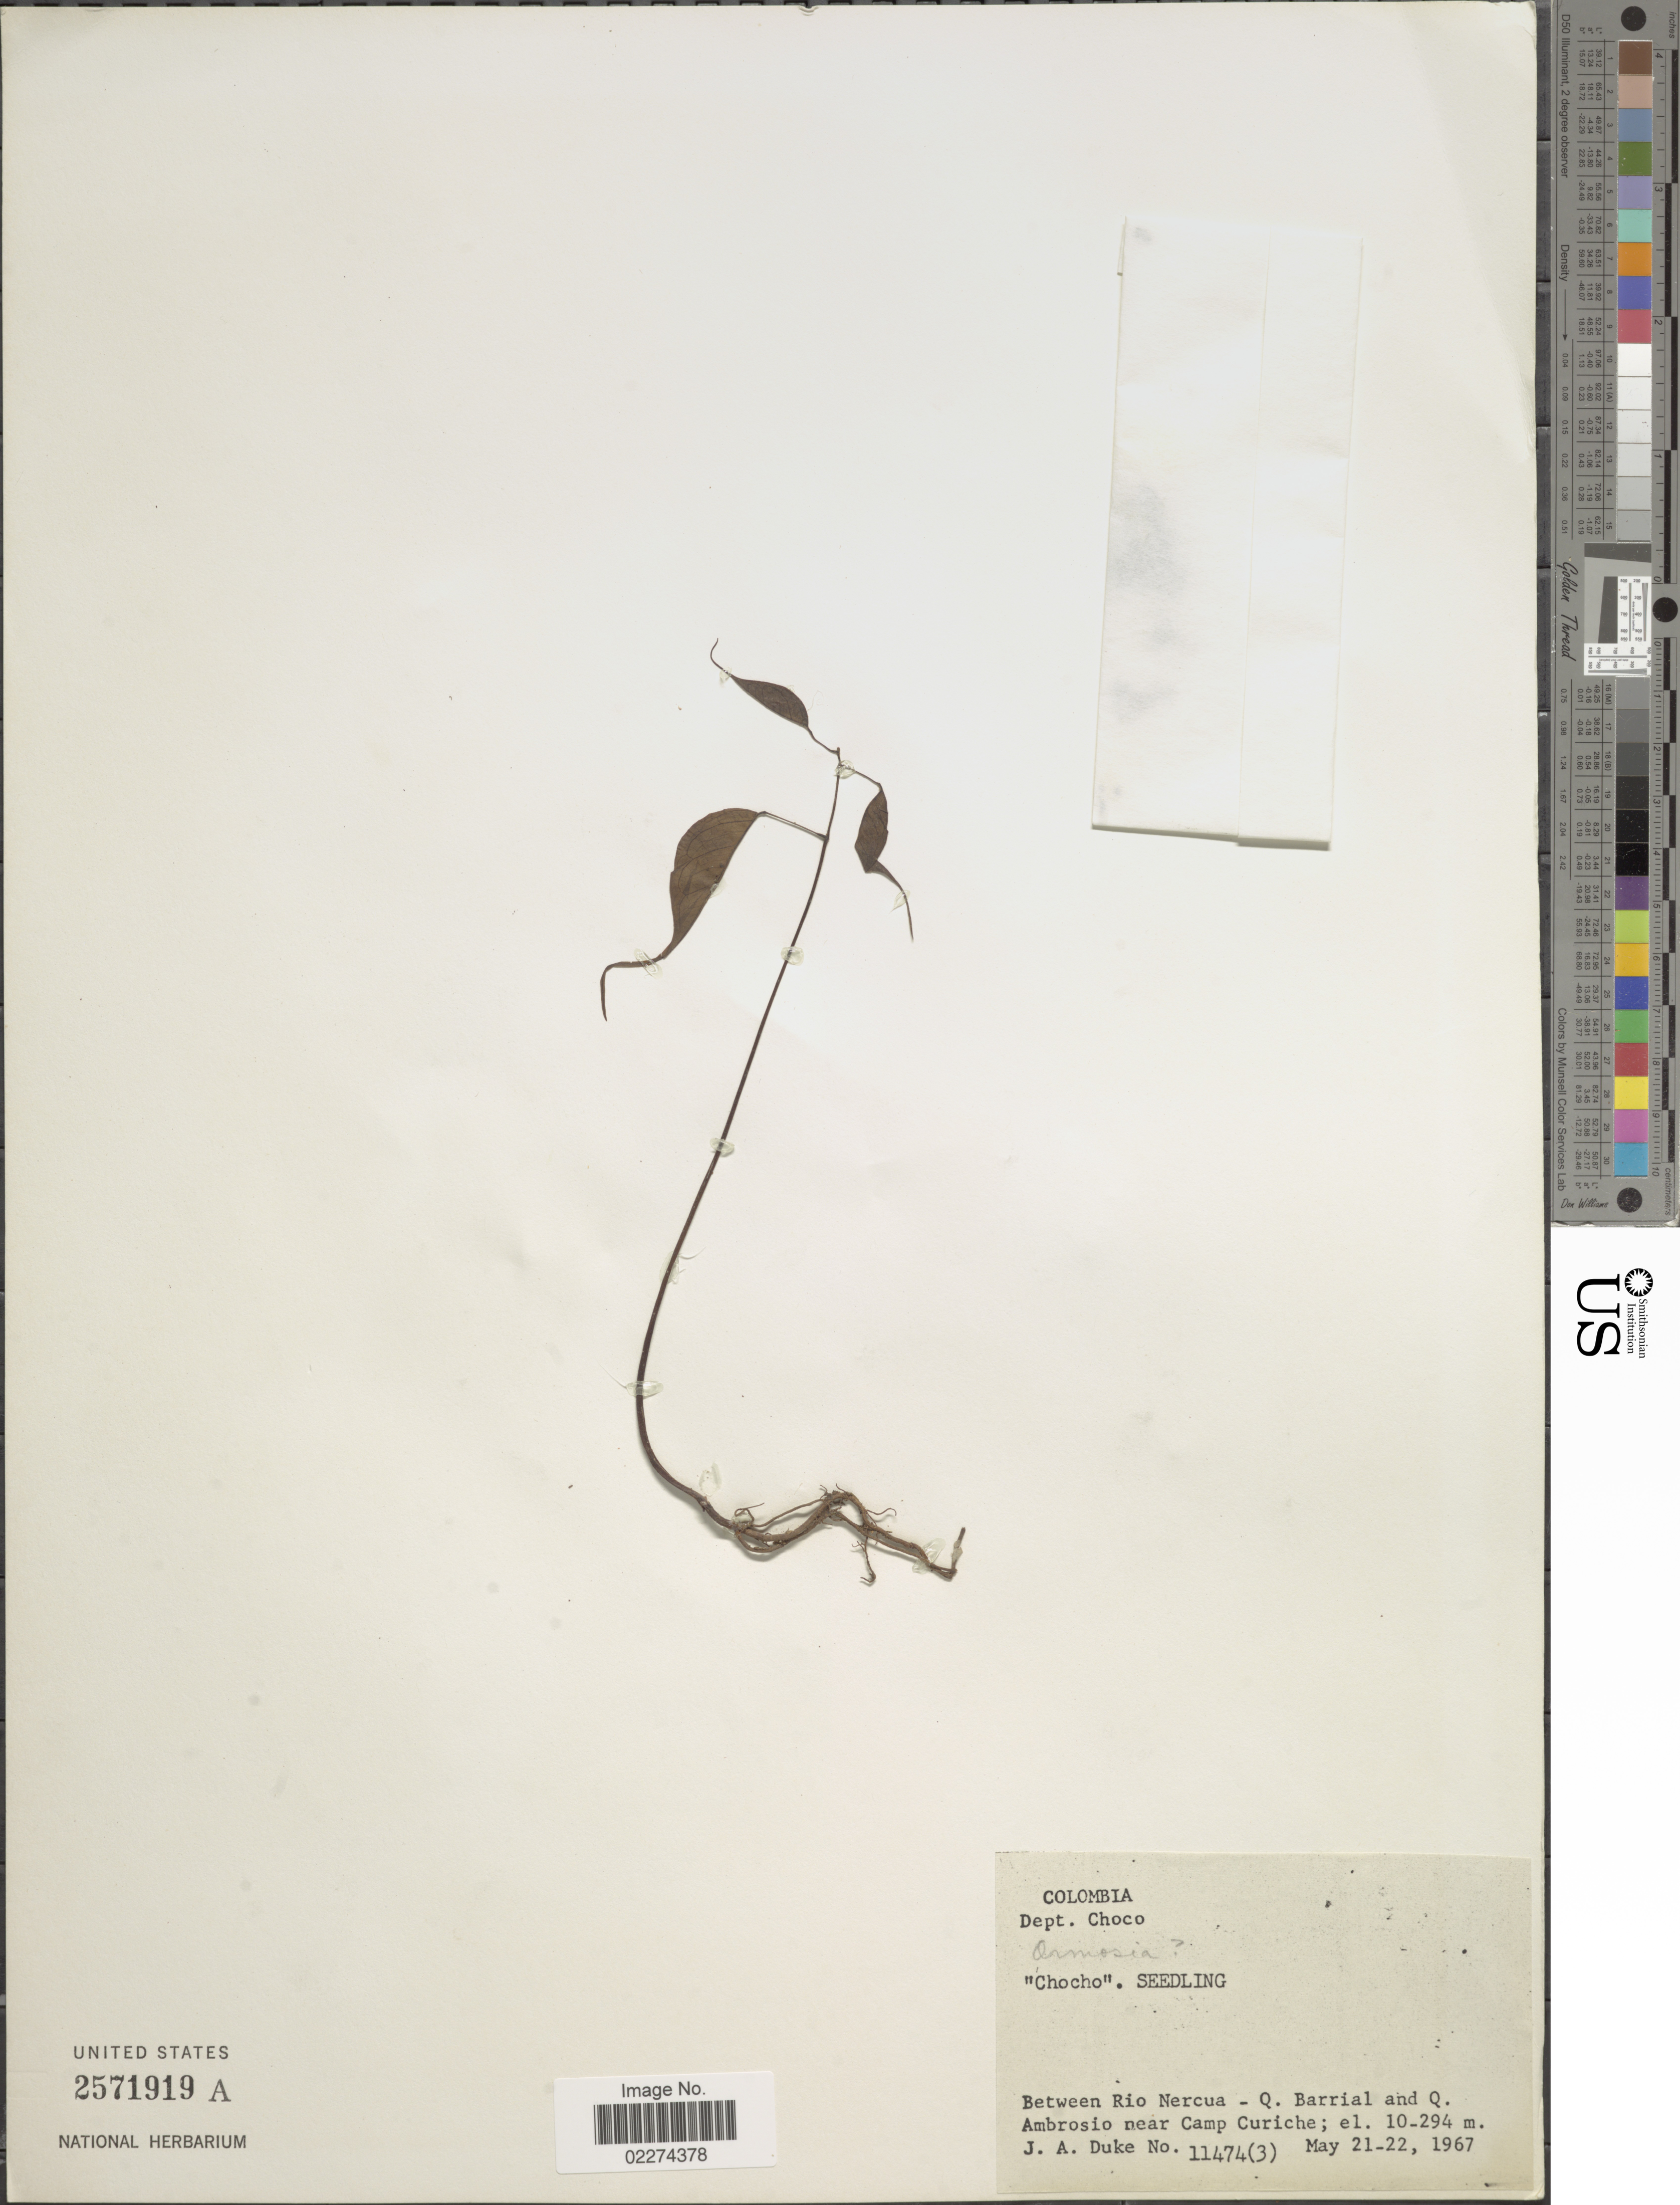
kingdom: Plantae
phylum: Tracheophyta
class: Magnoliopsida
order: Fabales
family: Fabaceae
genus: Ormosia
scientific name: Ormosia sp.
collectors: J. A. Duke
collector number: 11474(3)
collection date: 1967-05-21/1967-05-22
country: Colombia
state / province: Chocó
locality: Dept. Choco, Between Rio Nercua, Q. Barrial and Q. Ambrosio near Camp Curiche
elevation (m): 10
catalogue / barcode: US 2571919